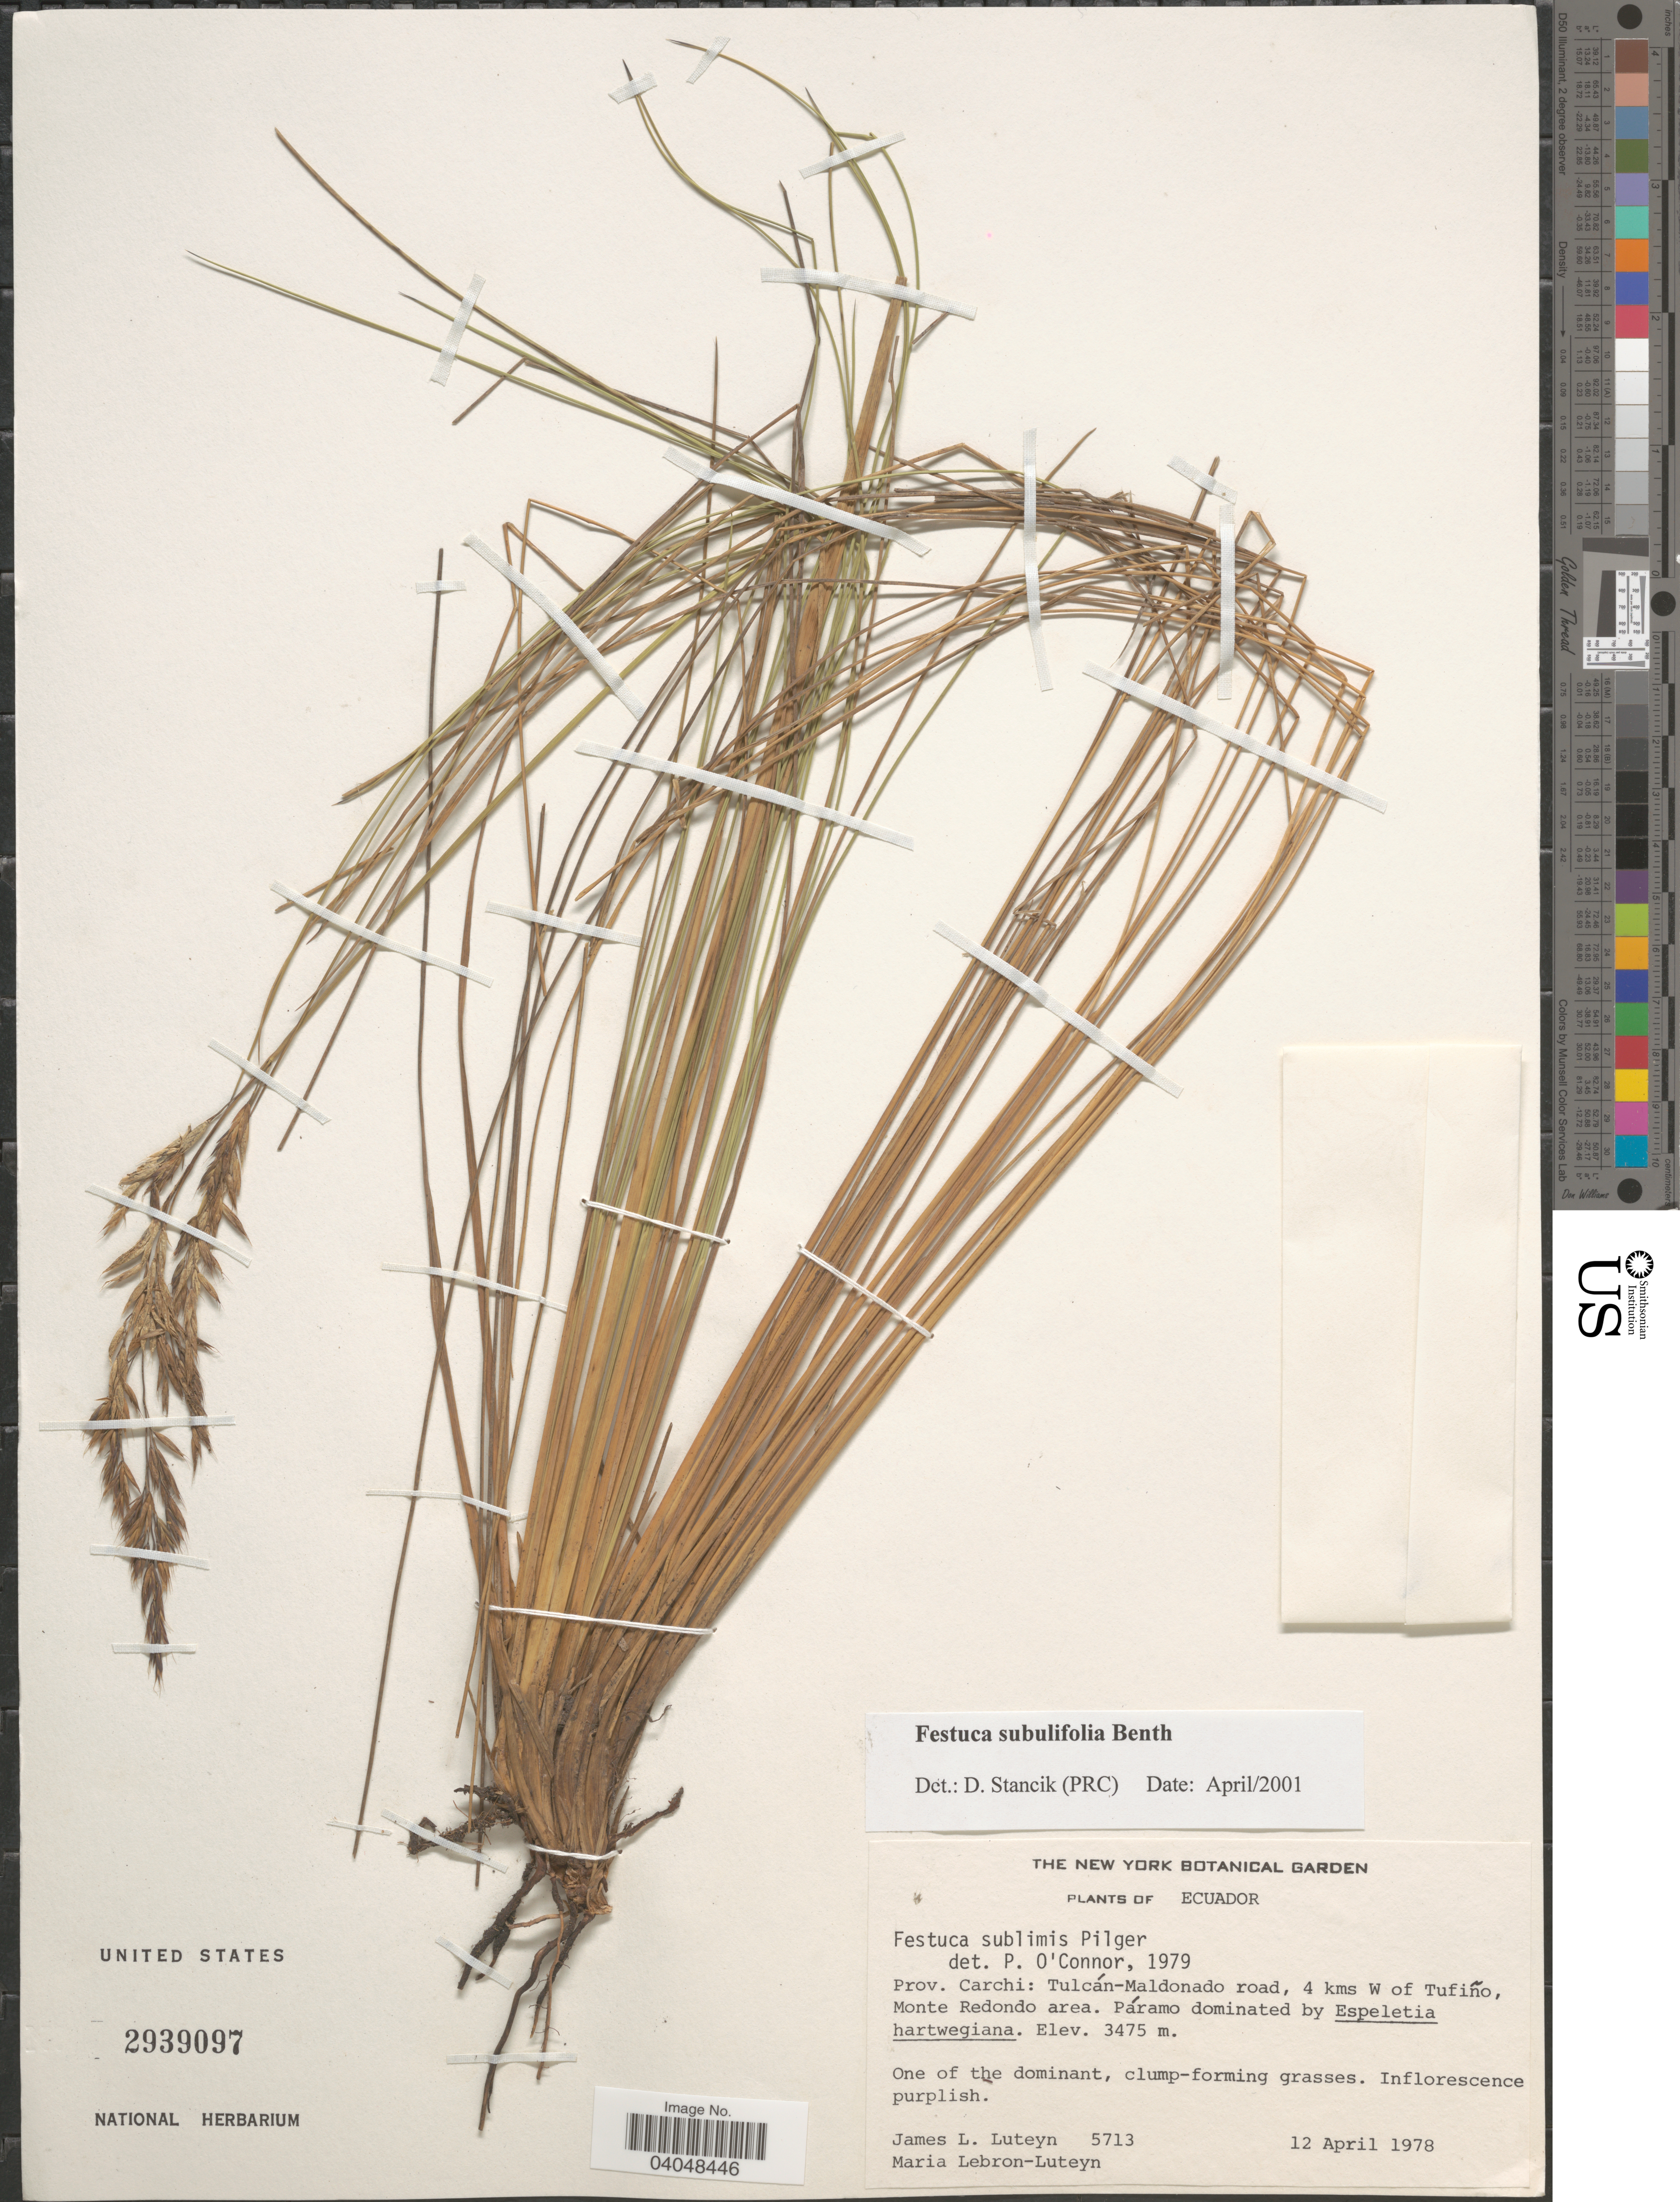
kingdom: Plantae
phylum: Tracheophyta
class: Liliopsida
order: Poales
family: Poaceae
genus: Festuca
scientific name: Festuca subulifolia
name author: Benth.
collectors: J. L. Luteyn & M. L. Lebrón-Luteyn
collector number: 5713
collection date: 1978-04-12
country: Ecuador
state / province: Carchi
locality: Tulcán-Maldonado road, 4 kms W of Tufiño, Monte Redondo area.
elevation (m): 3475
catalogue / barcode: US 2939097